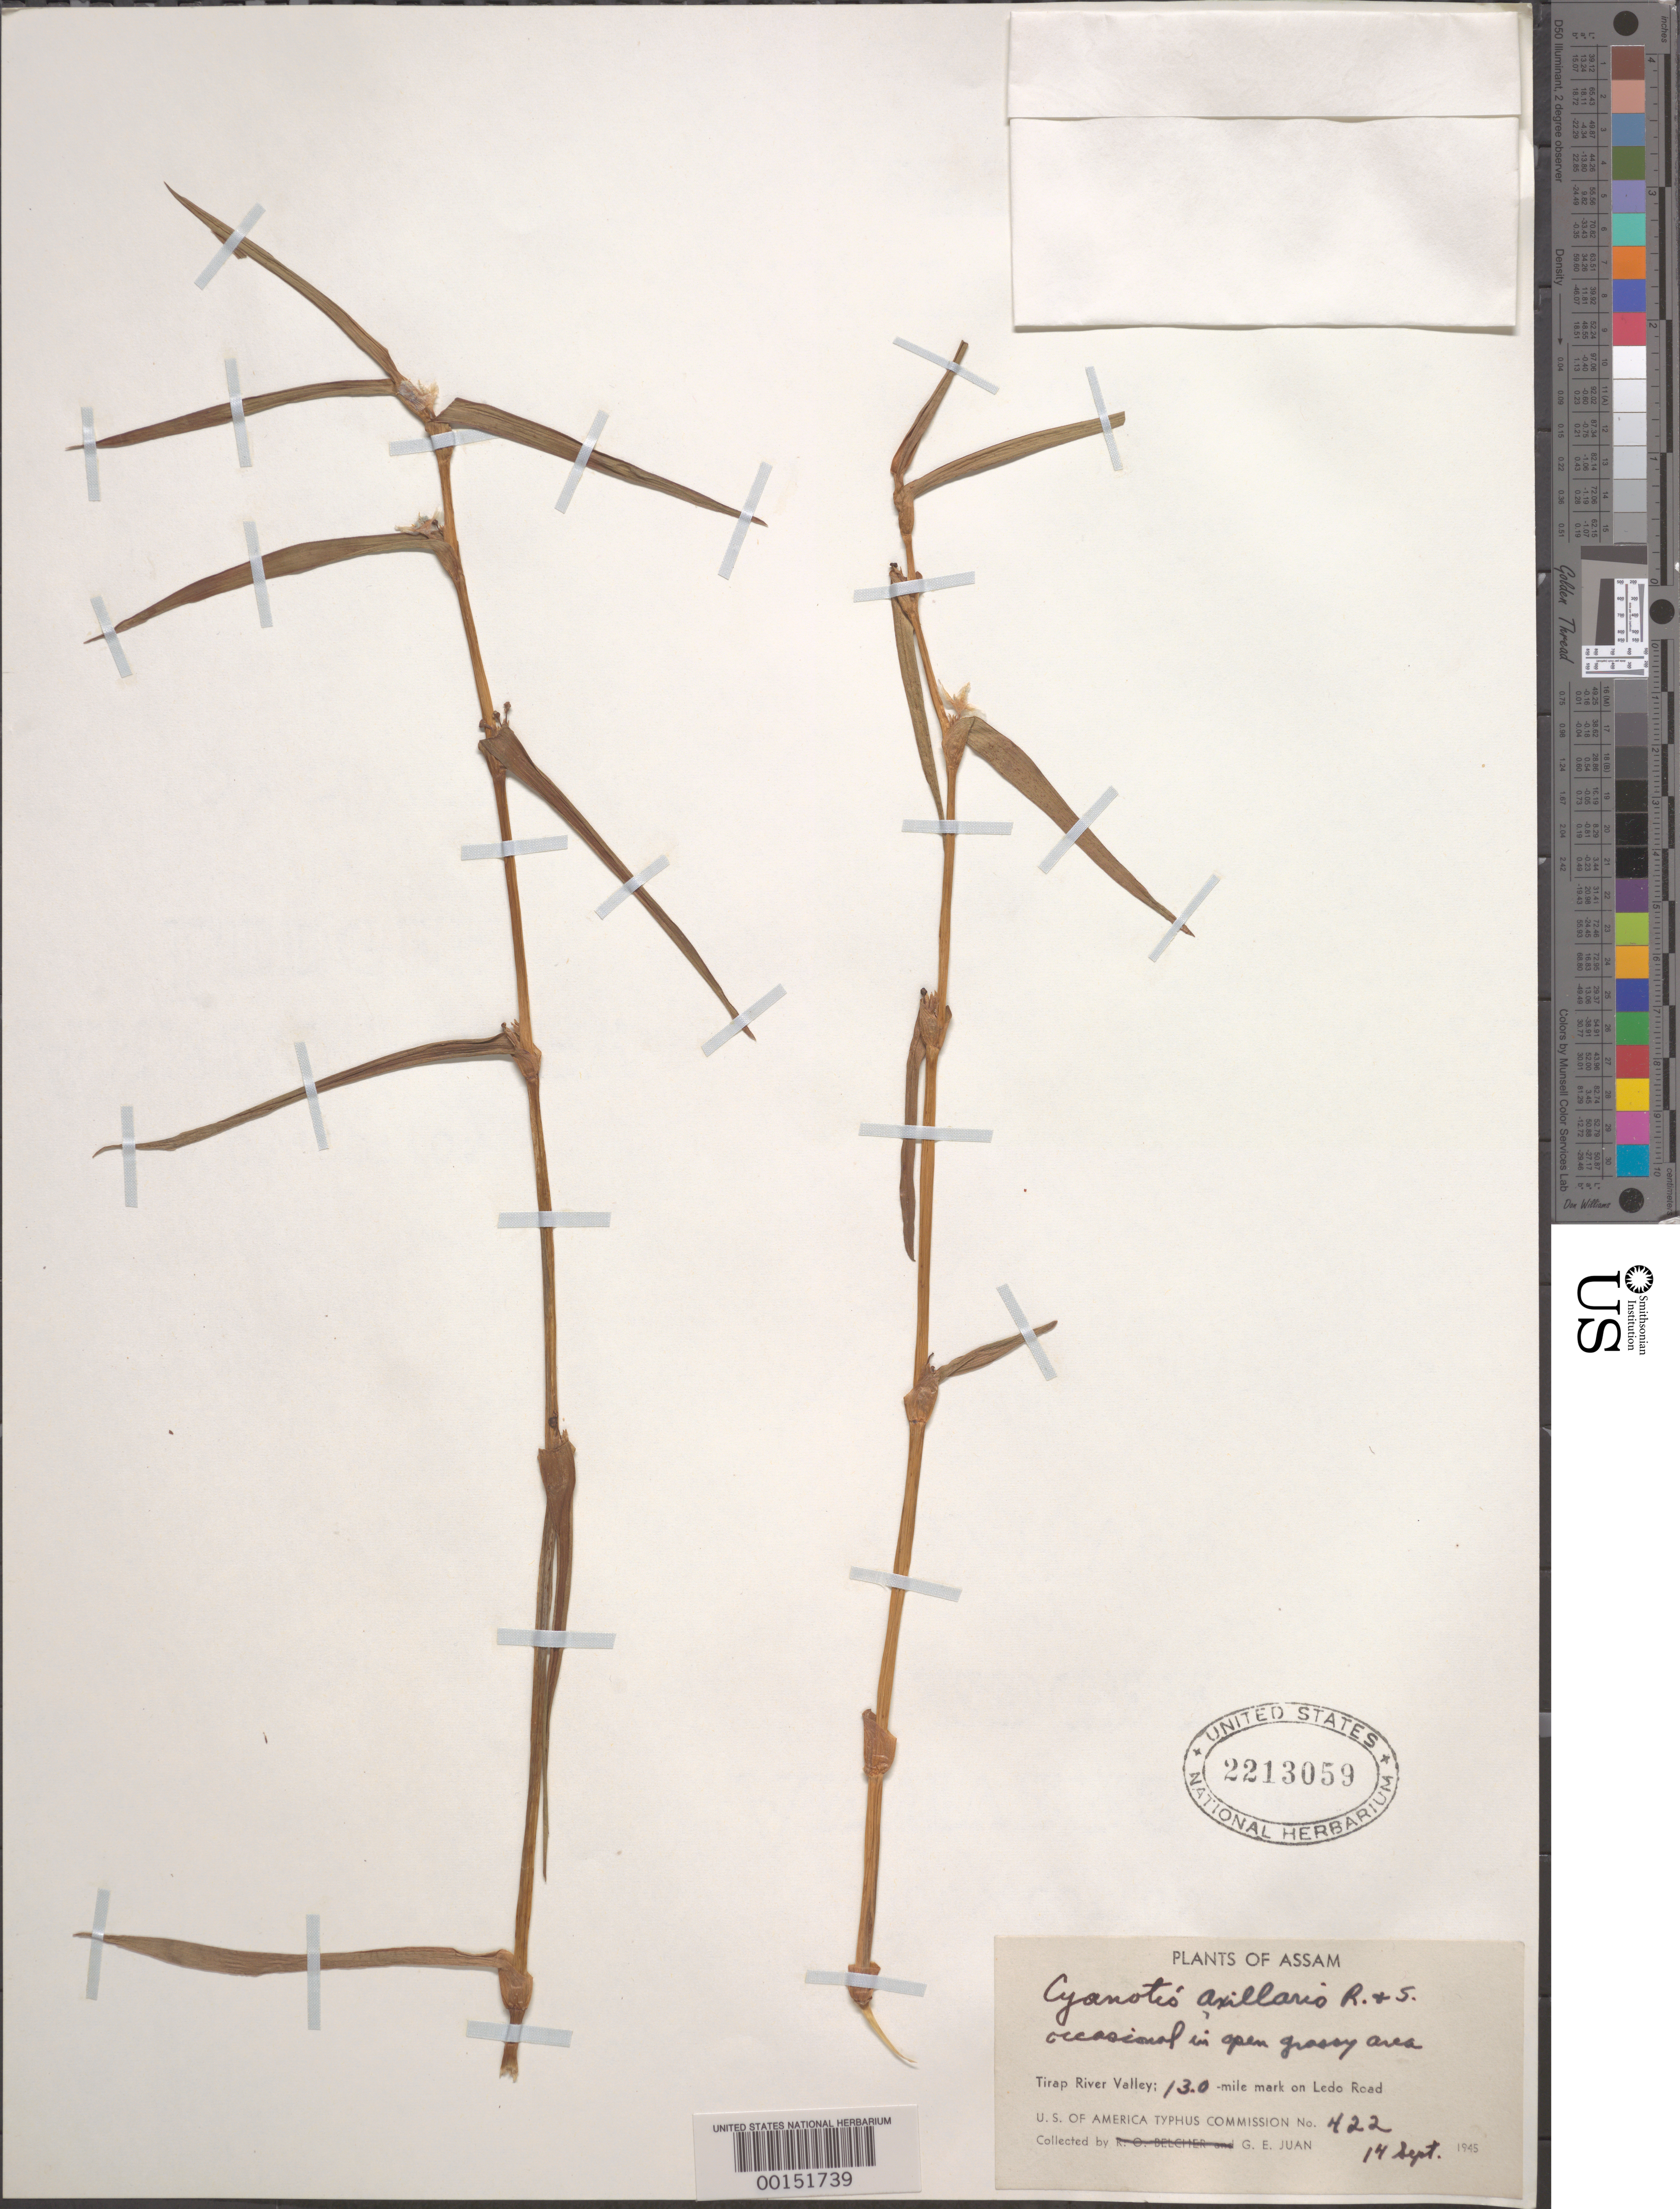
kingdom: Plantae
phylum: Tracheophyta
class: Liliopsida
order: Commelinales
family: Commelinaceae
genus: Cyanotis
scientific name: Cyanotis axillaris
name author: (L.) D. Don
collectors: G. Juan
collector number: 422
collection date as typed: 14 Sep 1945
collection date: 1945-09-14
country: India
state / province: Assam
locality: Tirap river valley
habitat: Open, grassy area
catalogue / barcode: US 2213059